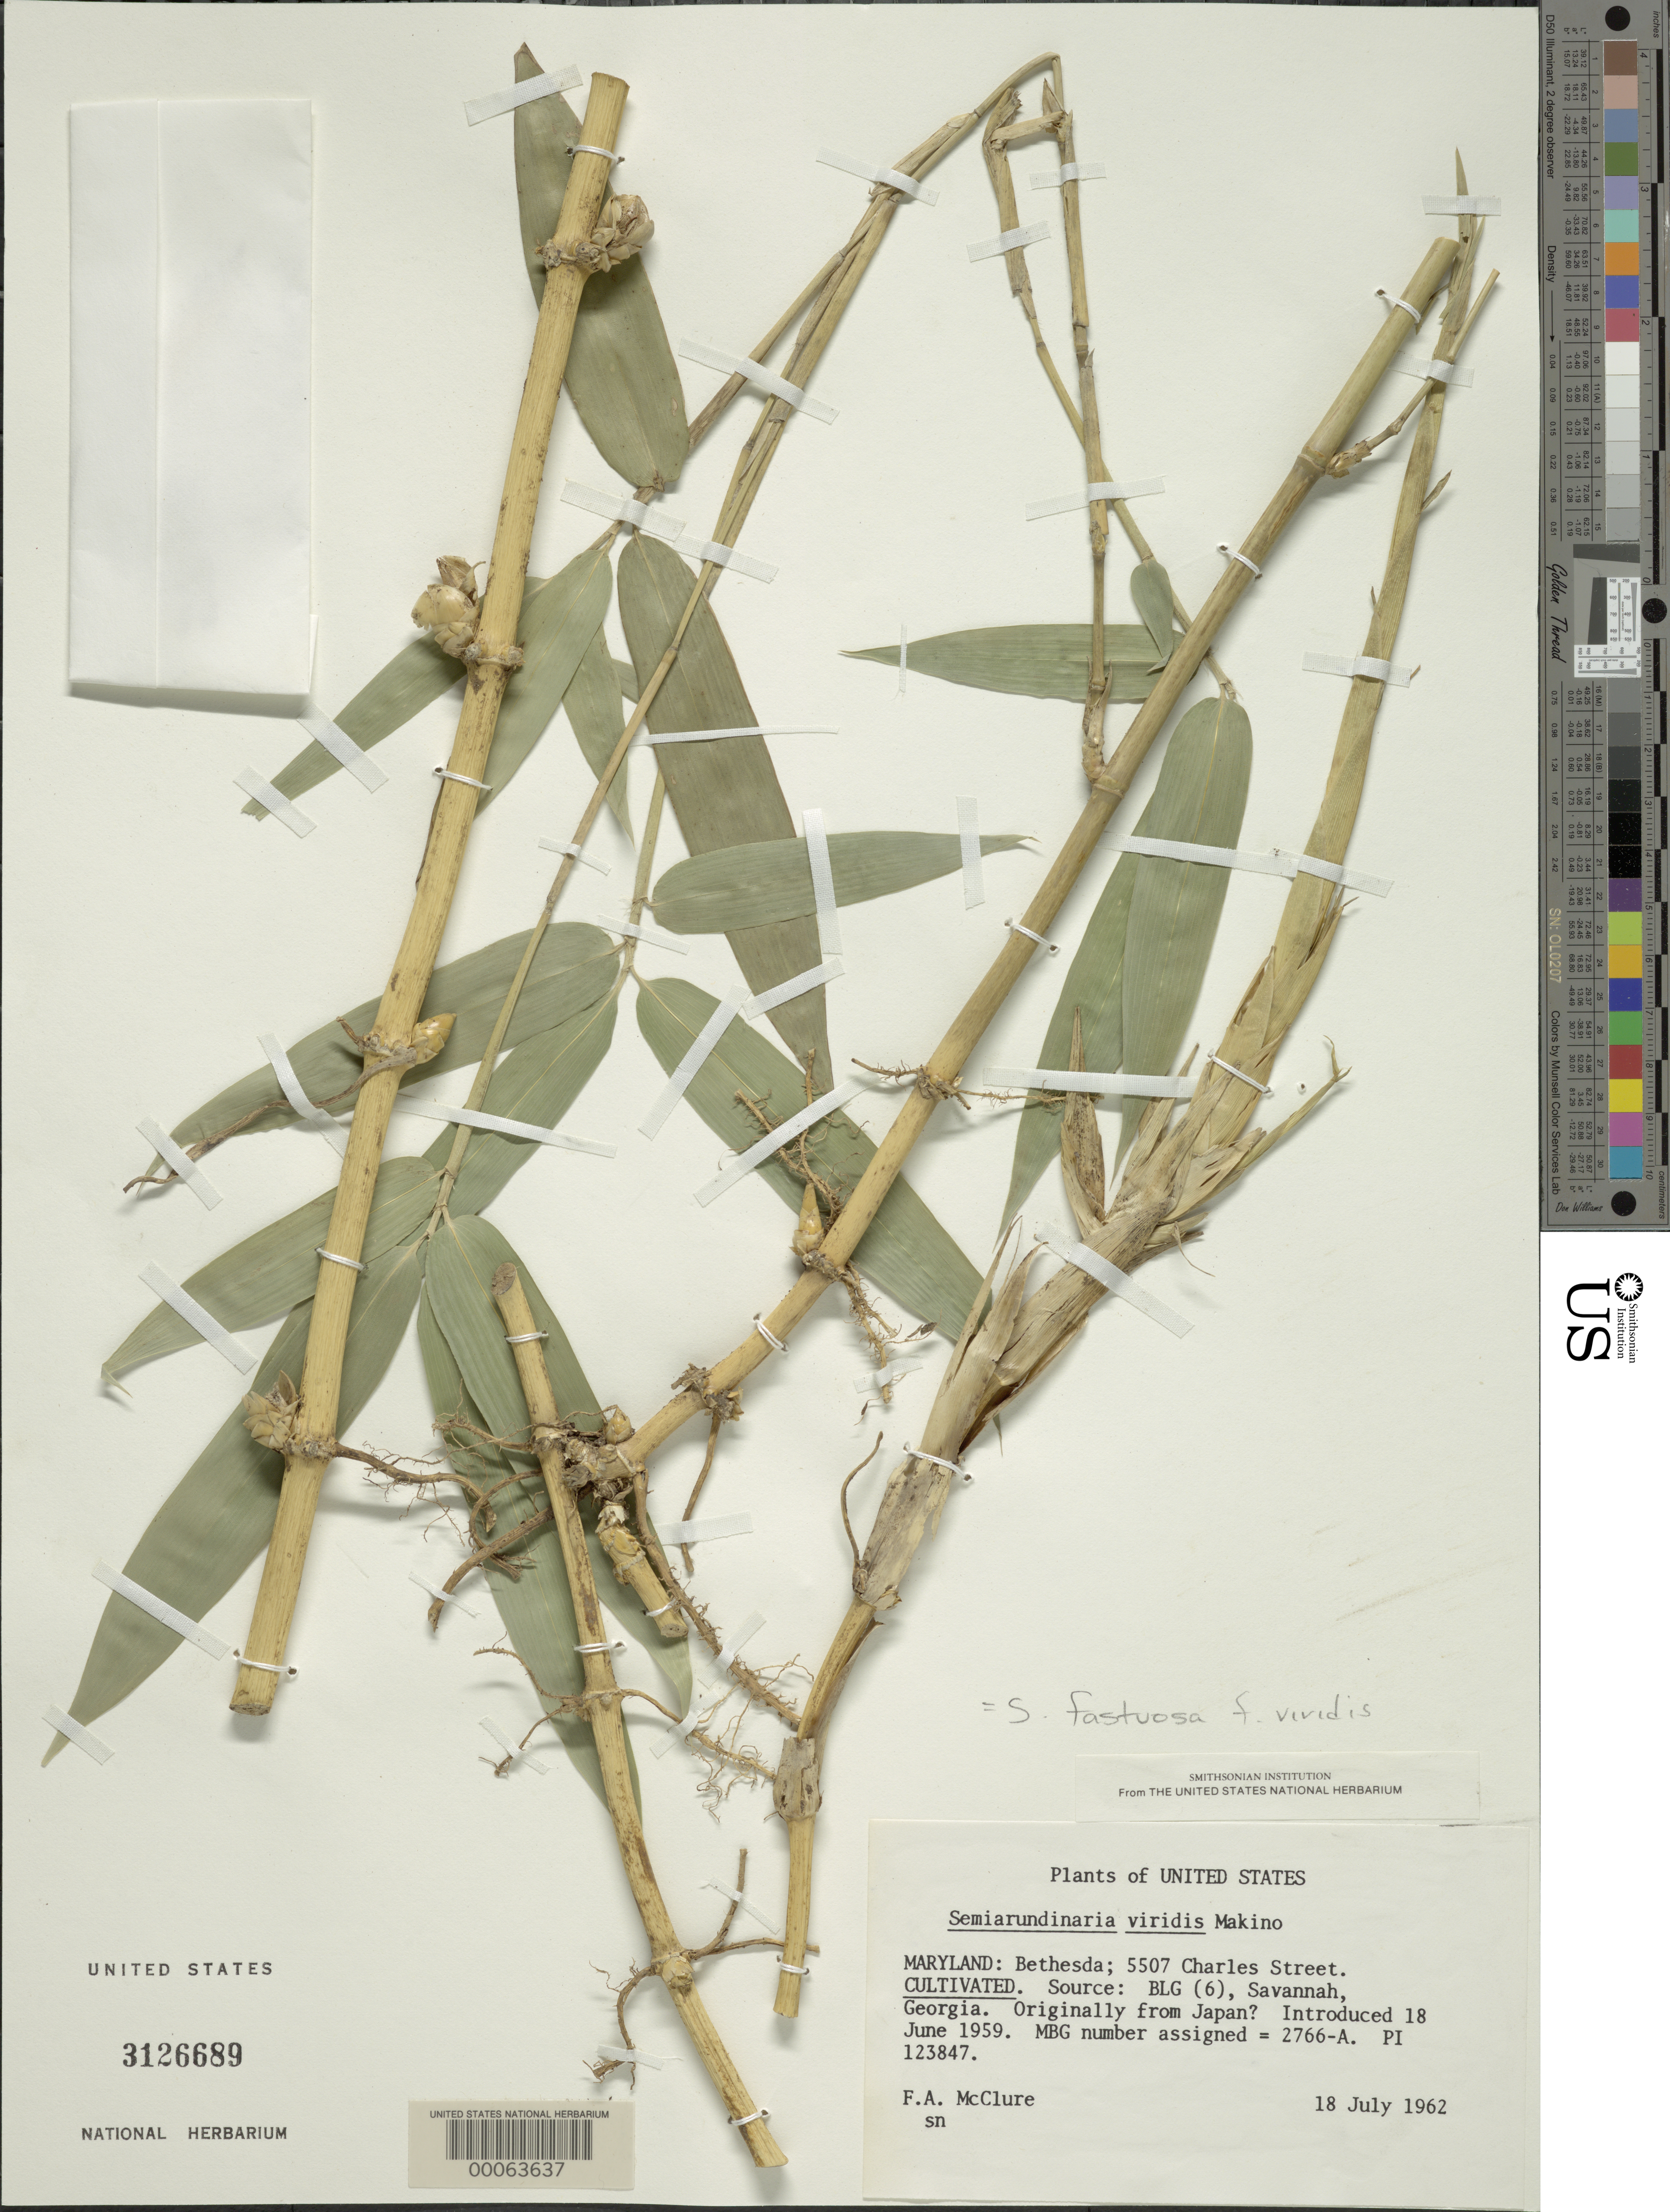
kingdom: Plantae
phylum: Tracheophyta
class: Liliopsida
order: Poales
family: Poaceae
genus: Semiarundinaria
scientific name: Semiarundinaria fastuosa f. viridis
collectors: F. A. McClure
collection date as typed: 18 Jul 1962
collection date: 1962-07-18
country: United States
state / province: Maryland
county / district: Montgomery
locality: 5507 Charles Street, Bethesda (McClure's garden)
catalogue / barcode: US 3126689